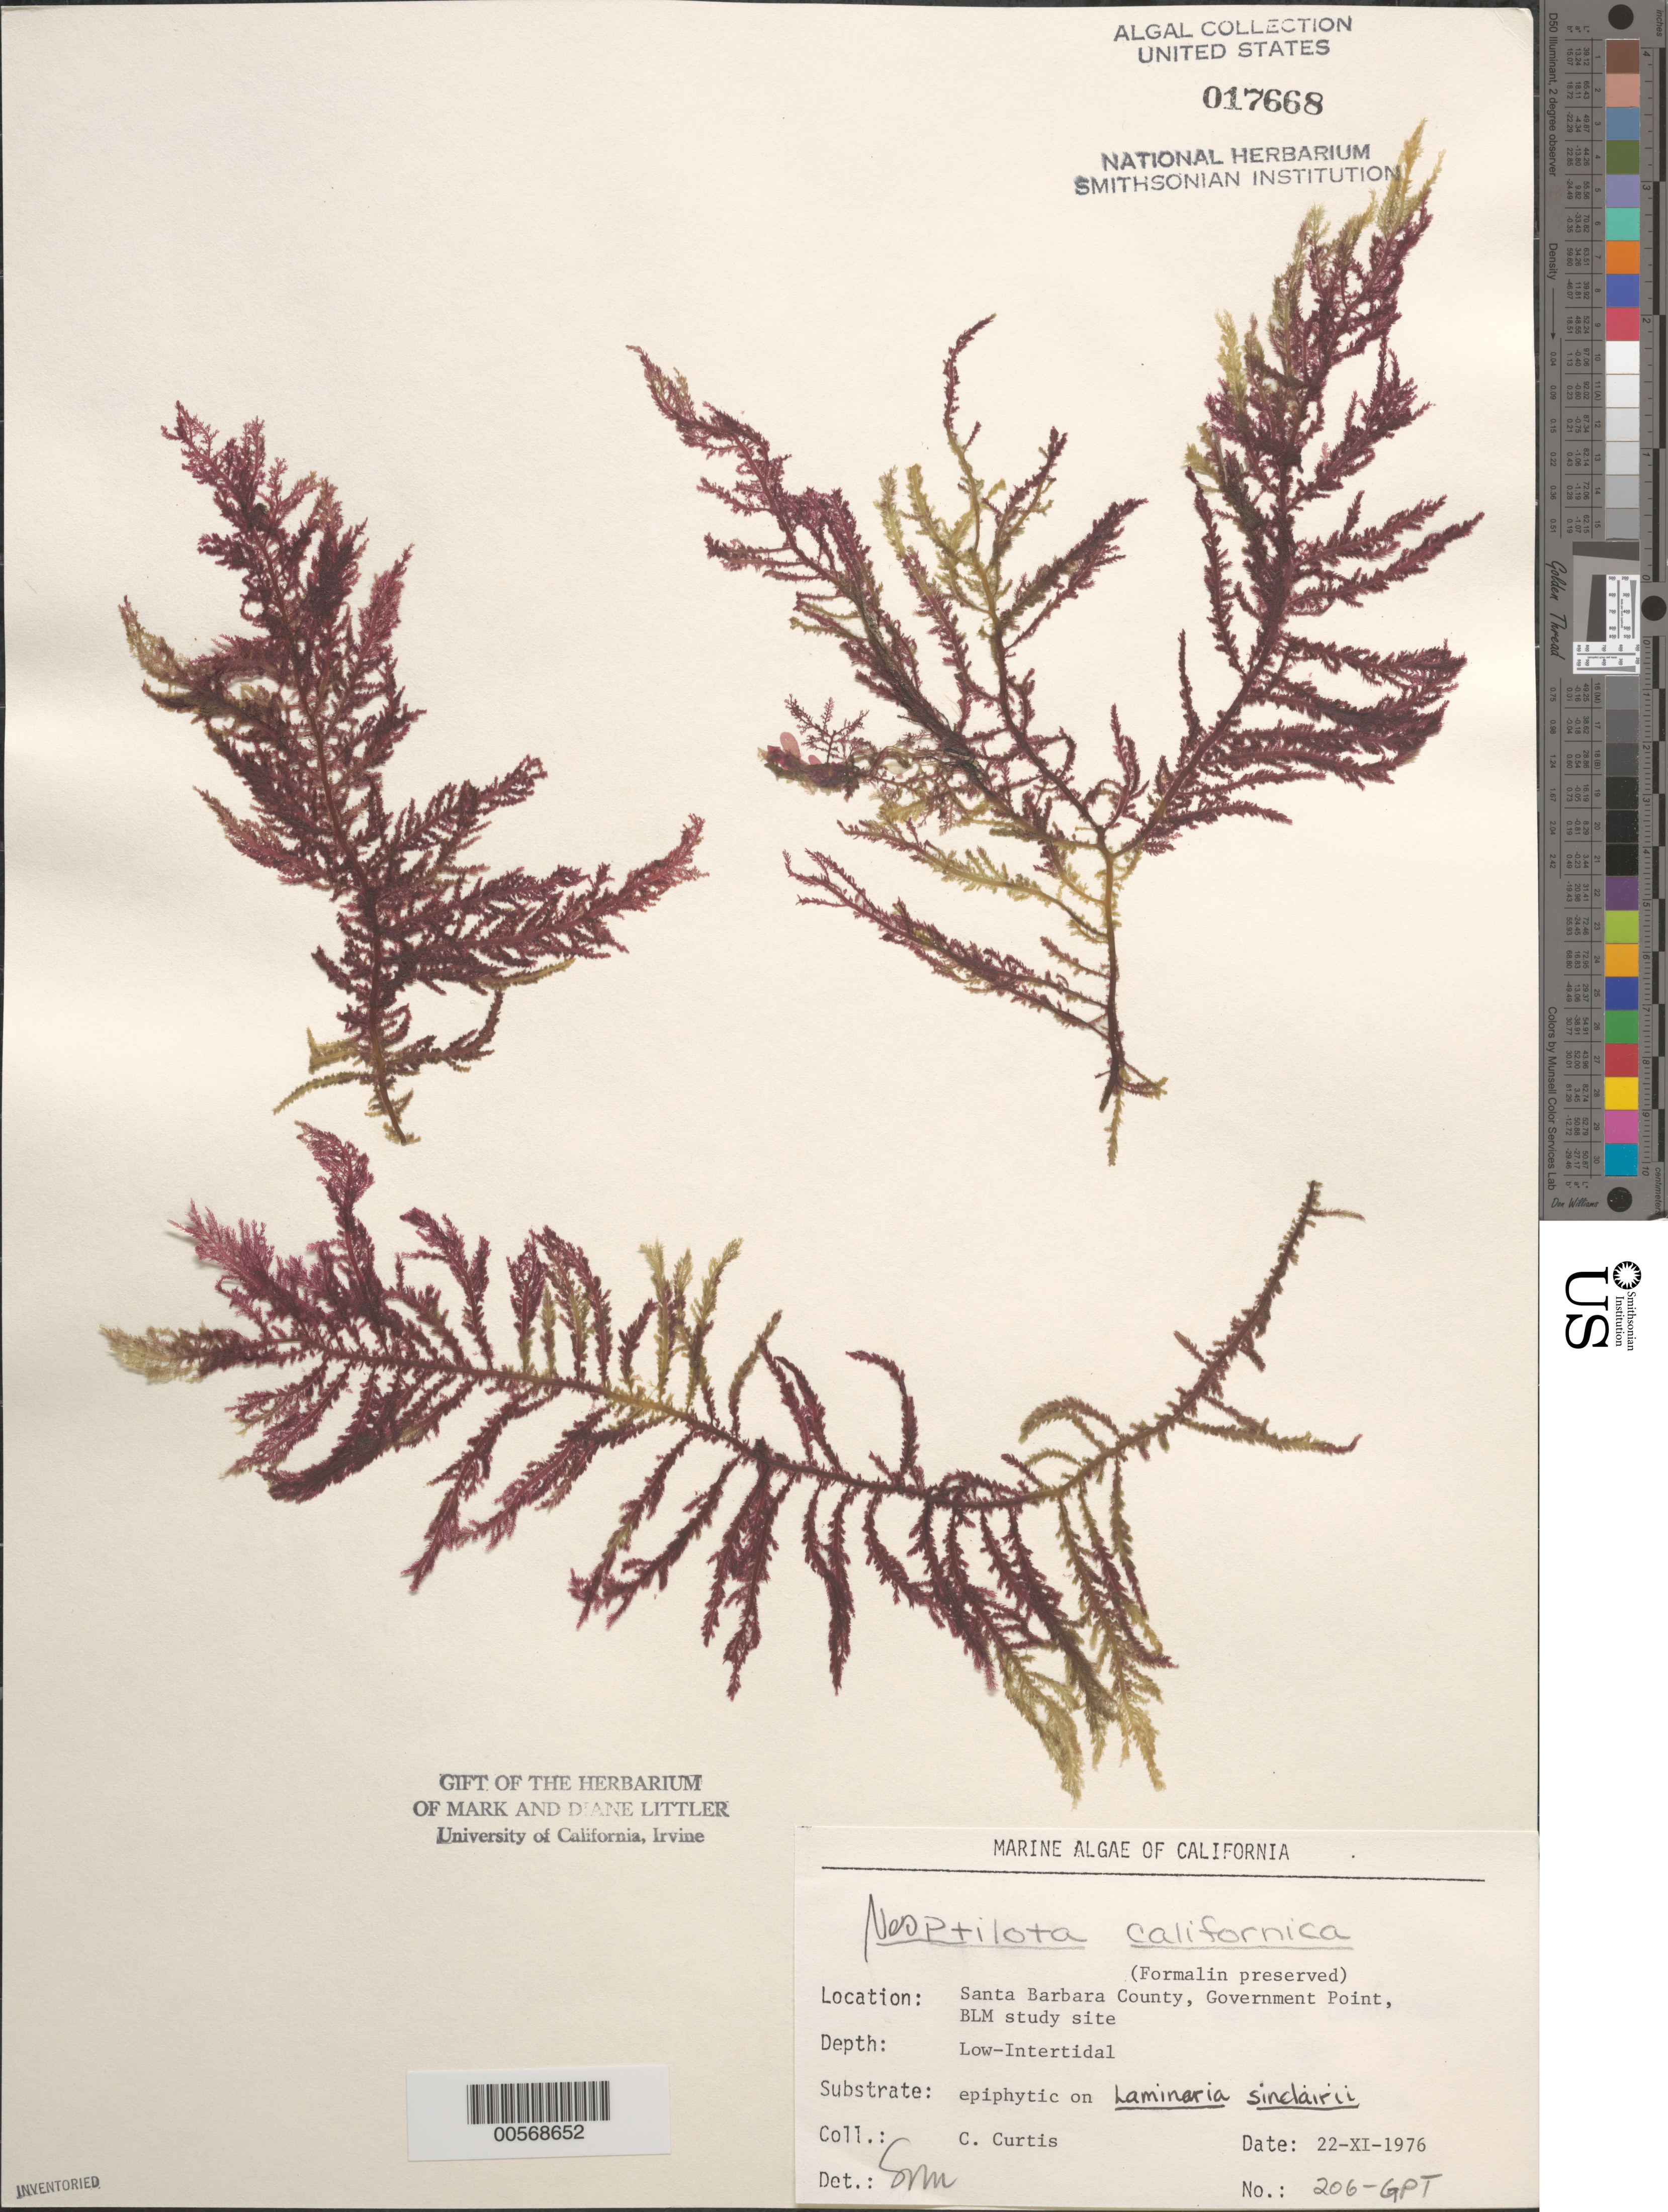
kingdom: Plantae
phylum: Rhodophyta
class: Florideophyceae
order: Ceramiales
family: Wrangeliaceae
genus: Ptilota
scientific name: Ptilota densa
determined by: Algae name updating Project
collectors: C. Curtis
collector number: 206-gpt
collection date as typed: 22 Nov 1976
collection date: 1976-11-22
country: United States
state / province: California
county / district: Santa Barbara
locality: Government Point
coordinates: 34 26'31"N, 120 24'06"W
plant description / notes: BLM-SOCALBIGHT Rocky Intertidal Survey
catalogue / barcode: US 17668